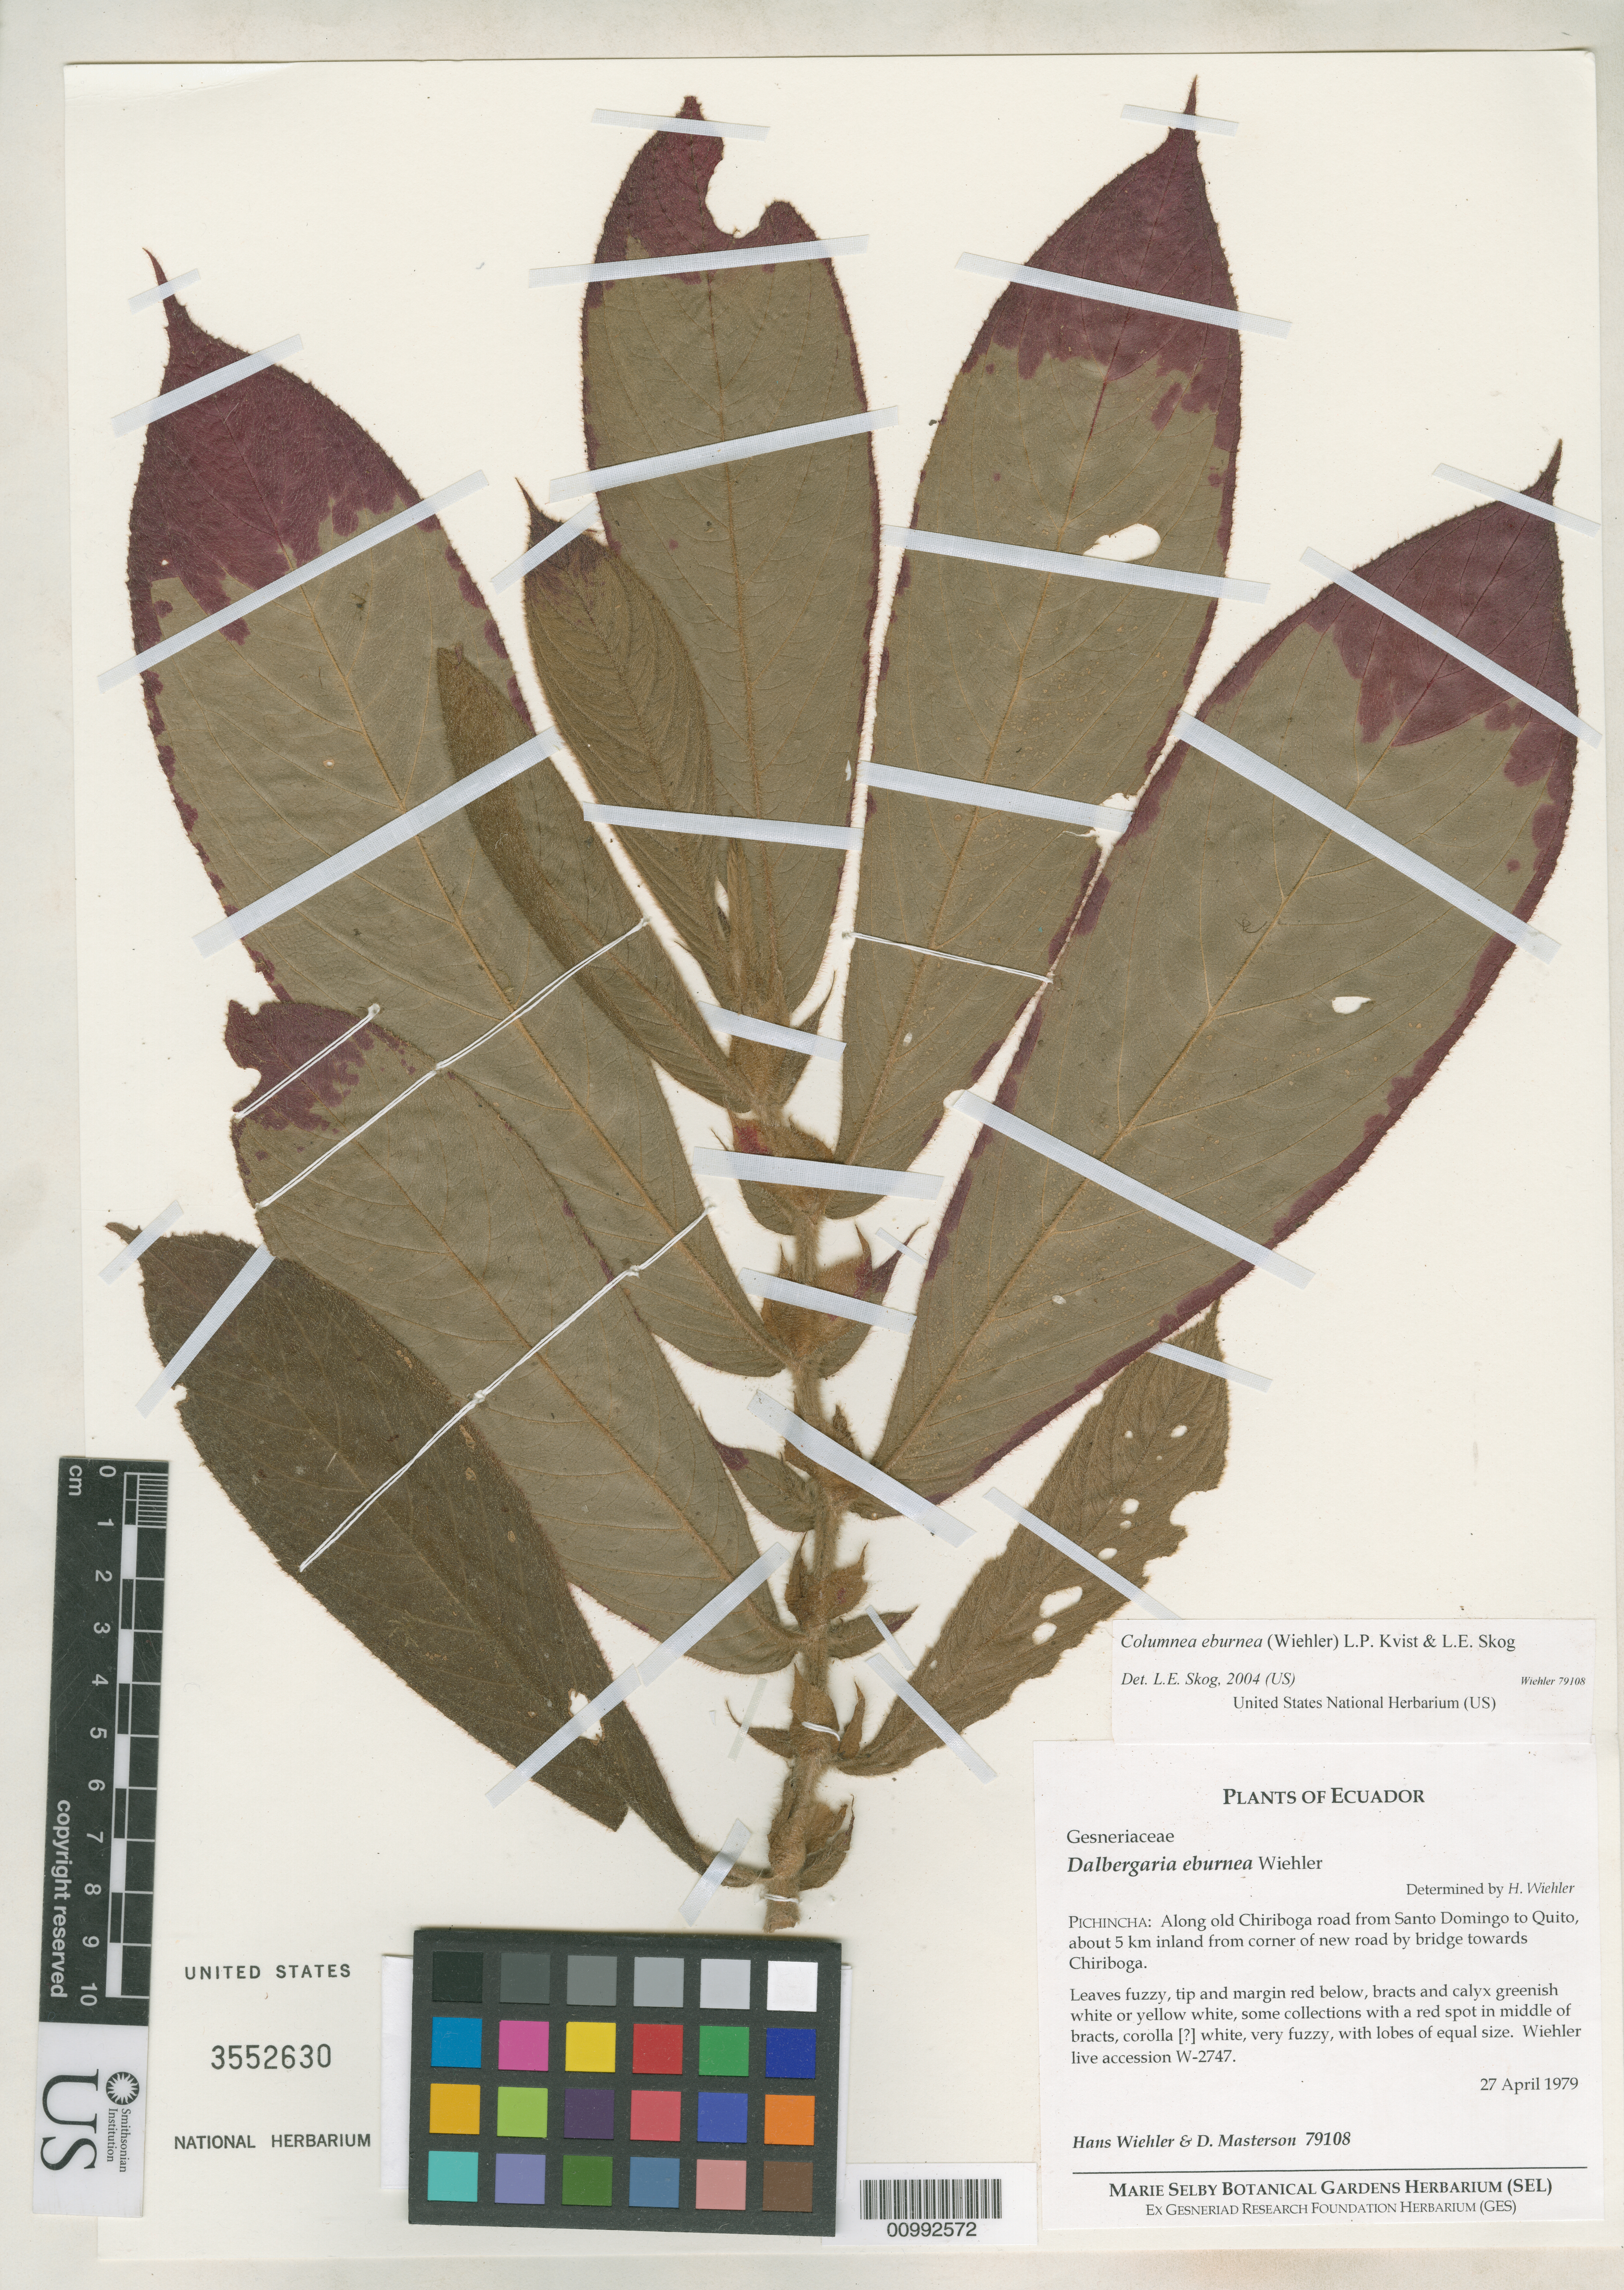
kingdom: Plantae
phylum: Tracheophyta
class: Magnoliopsida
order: Lamiales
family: Gesneriaceae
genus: Dalbergaria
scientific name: Dalbergaria eburnea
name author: Wiehler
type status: Isotype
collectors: H. J. Wiehler & D. Masterson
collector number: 79108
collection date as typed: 27 Apr 1979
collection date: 1979-04-27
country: Ecuador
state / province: Pichincha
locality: Pichincha: along old Chiriboga road from Santo Domingo to Quito, about 5 km inland from corner of new road by bridge towards Chiriboga.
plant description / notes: Wiehler live accession W-2747.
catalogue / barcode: US 3552630